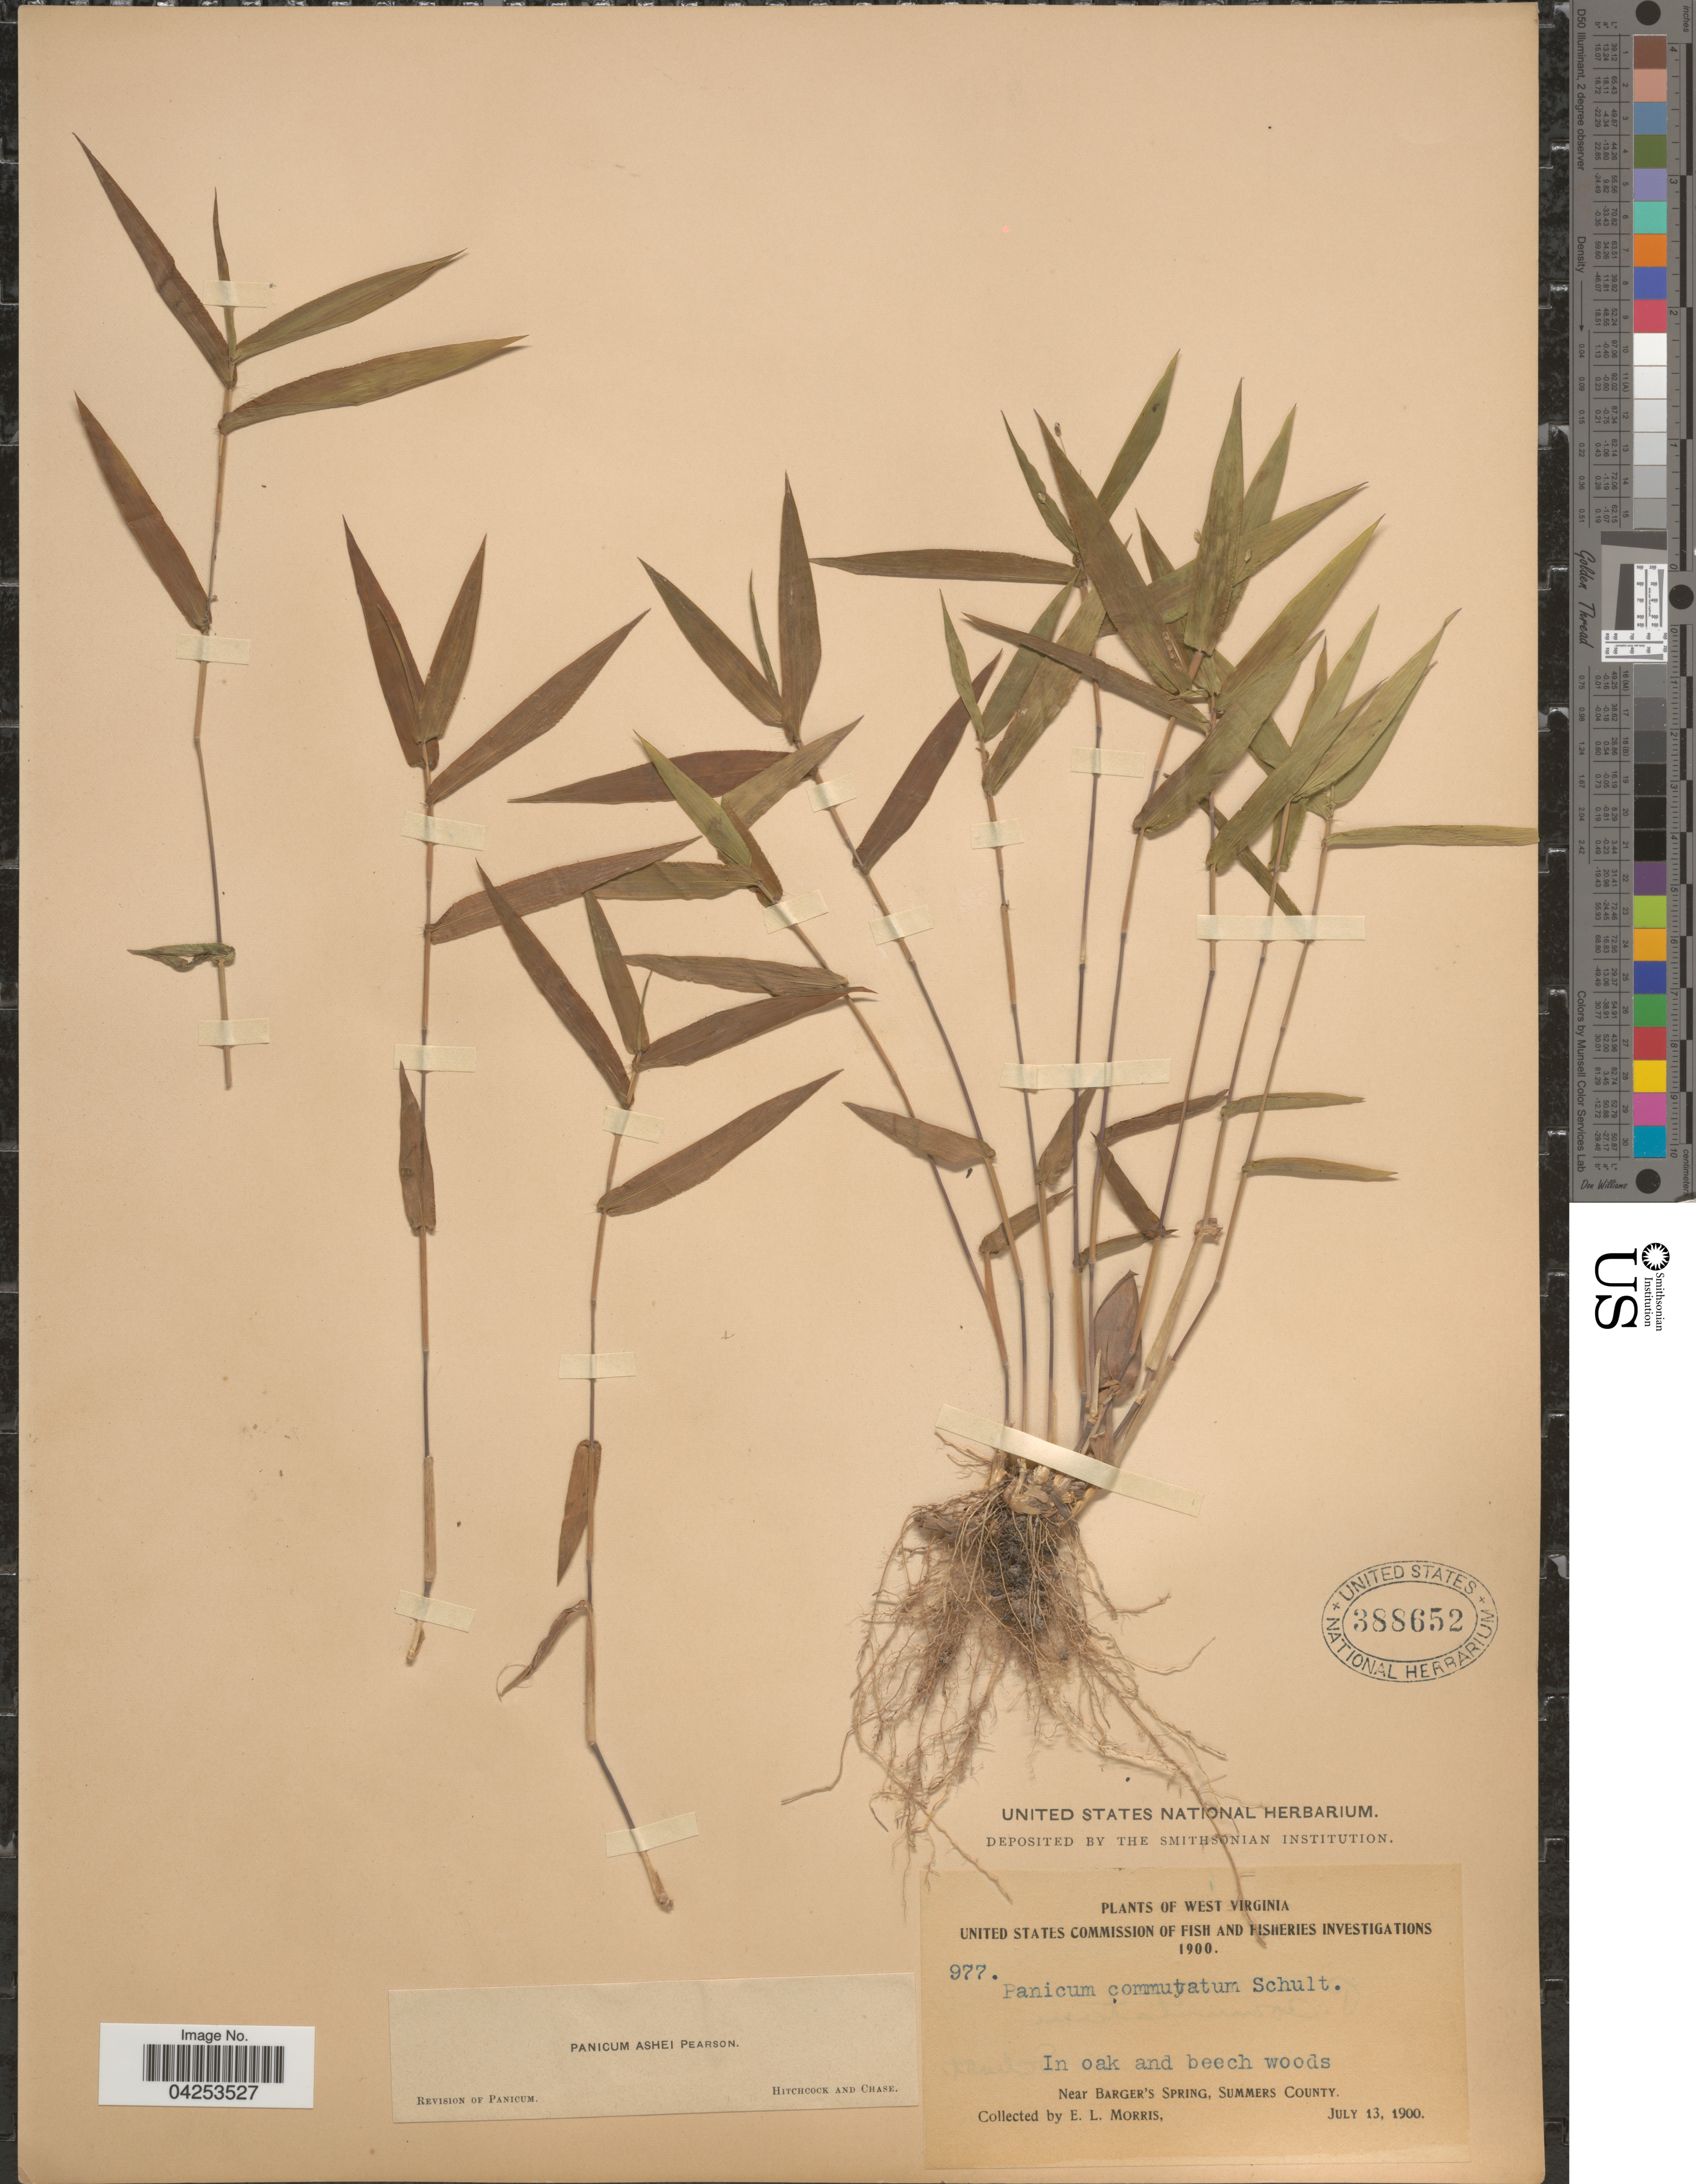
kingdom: Plantae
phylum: Tracheophyta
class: Liliopsida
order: Poales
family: Poaceae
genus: Dichanthelium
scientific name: Dichanthelium commutatum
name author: (Schult.) Gould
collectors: E. Morris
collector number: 977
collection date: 1900-07-13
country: United States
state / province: West Virginia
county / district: Summers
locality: Near Barger's Spring, Summers County.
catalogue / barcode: US 388652